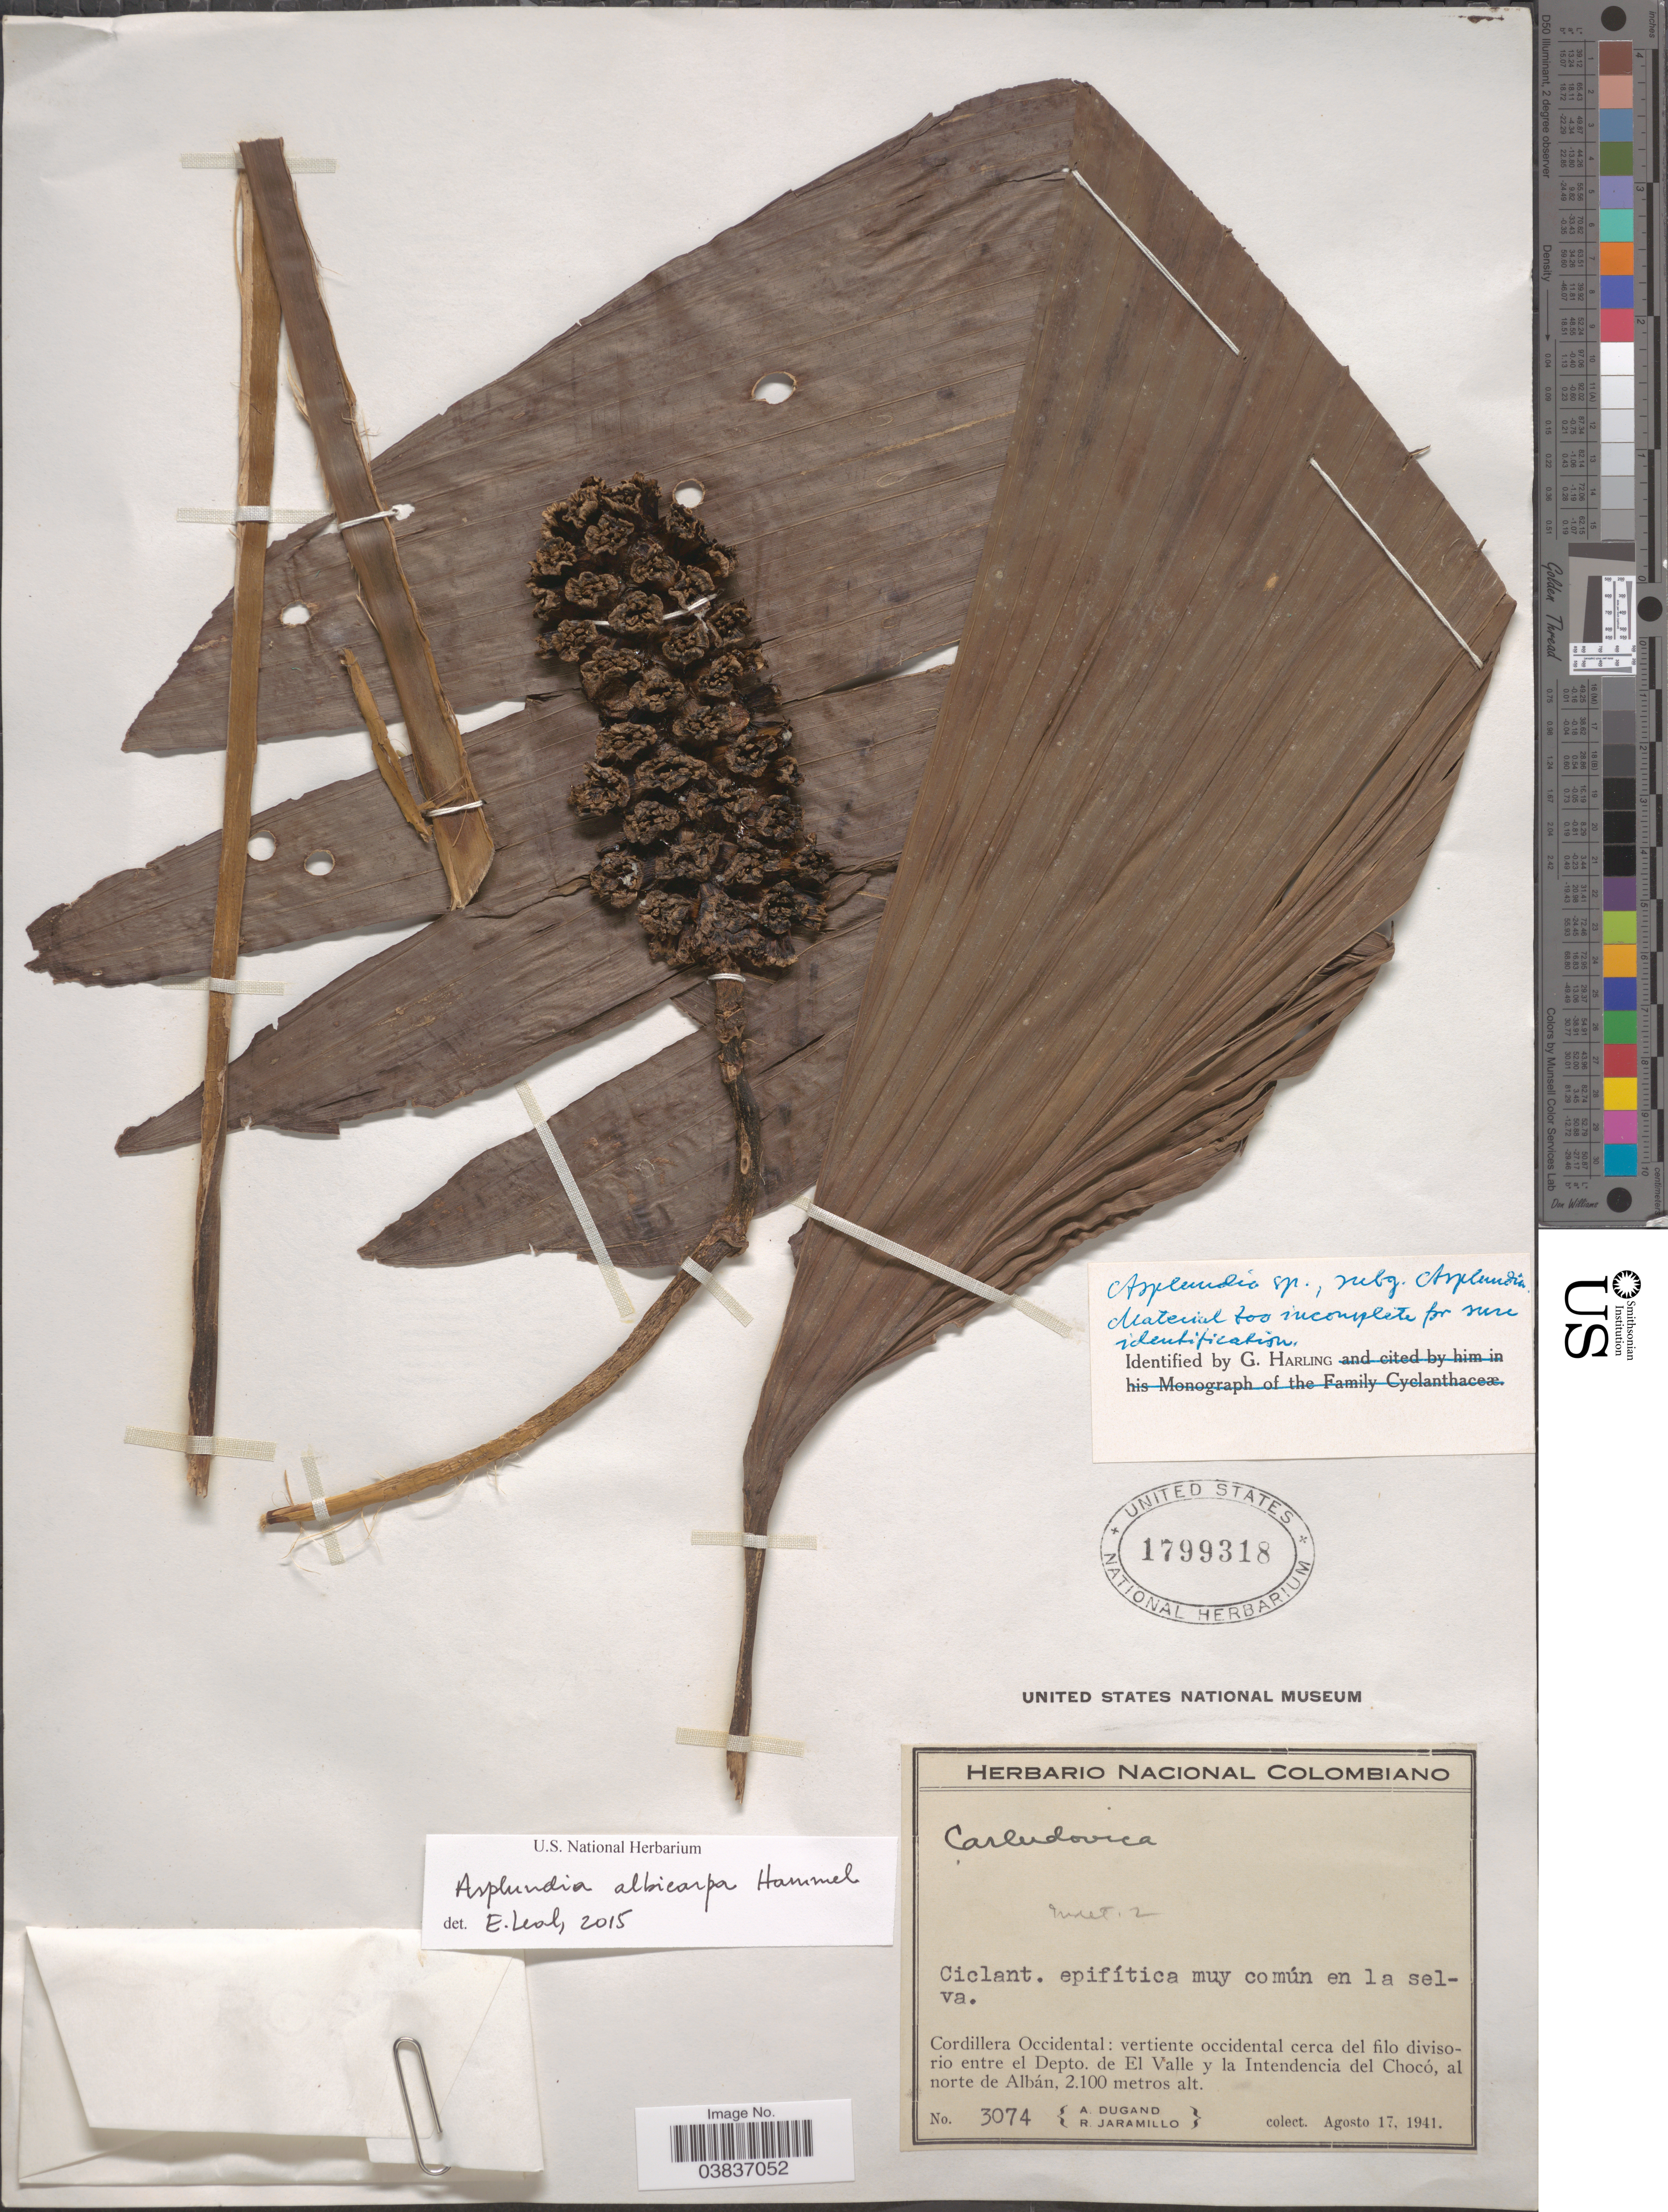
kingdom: Plantae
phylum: Tracheophyta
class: Liliopsida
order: Pandanales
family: Cyclanthaceae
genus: Asplundia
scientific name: Asplundia albicarpa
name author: Hammel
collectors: A. Dugand & R. Jaramillo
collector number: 3074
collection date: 1941-08-17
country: Colombia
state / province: Valle del Cauca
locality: Cordillera Occidental: vertiente occidental cerca del filo divisorio entre el Depto. de El Valle y la Intendencia del Chocó, al norte de Albán.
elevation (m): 2100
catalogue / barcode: US 1799318